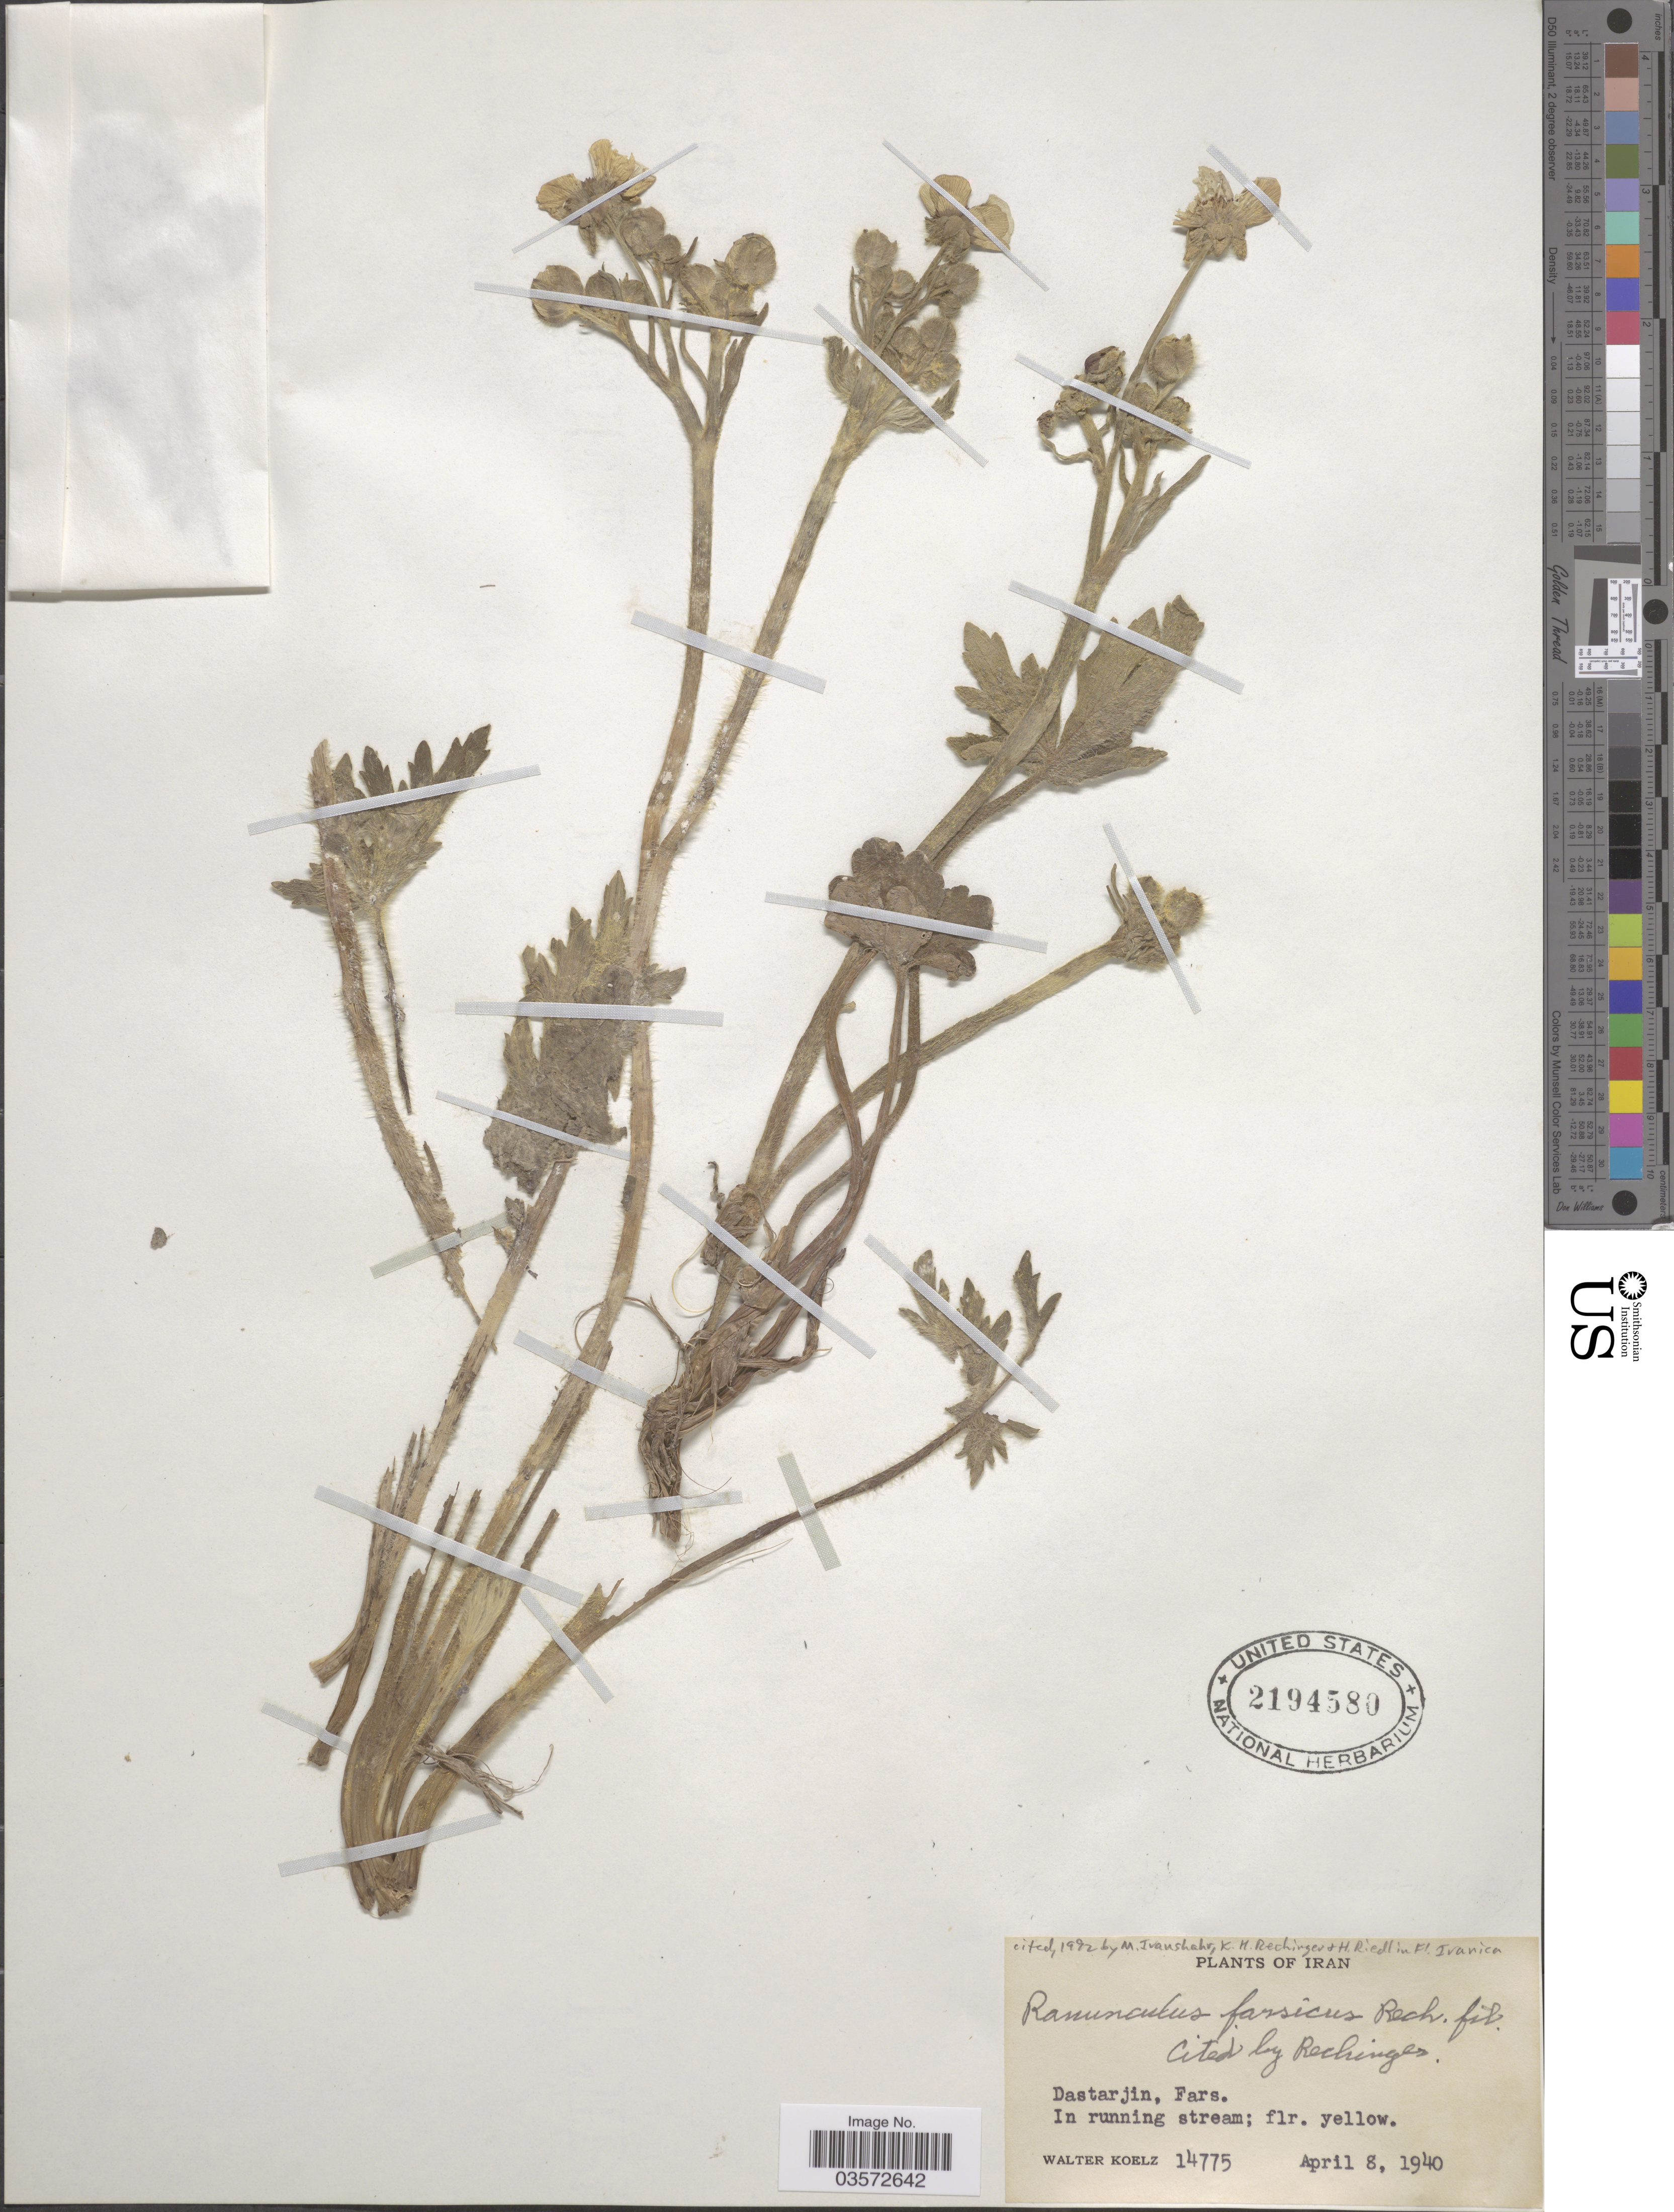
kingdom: Plantae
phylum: Tracheophyta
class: Magnoliopsida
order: Ranunculales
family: Ranunculaceae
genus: Ranunculus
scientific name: Ranunculus farsicus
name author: Rech. f.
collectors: W. N. Koelz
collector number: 14775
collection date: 1940-04-08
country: Iran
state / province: Fars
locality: Dastarjin.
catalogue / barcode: US 2194580